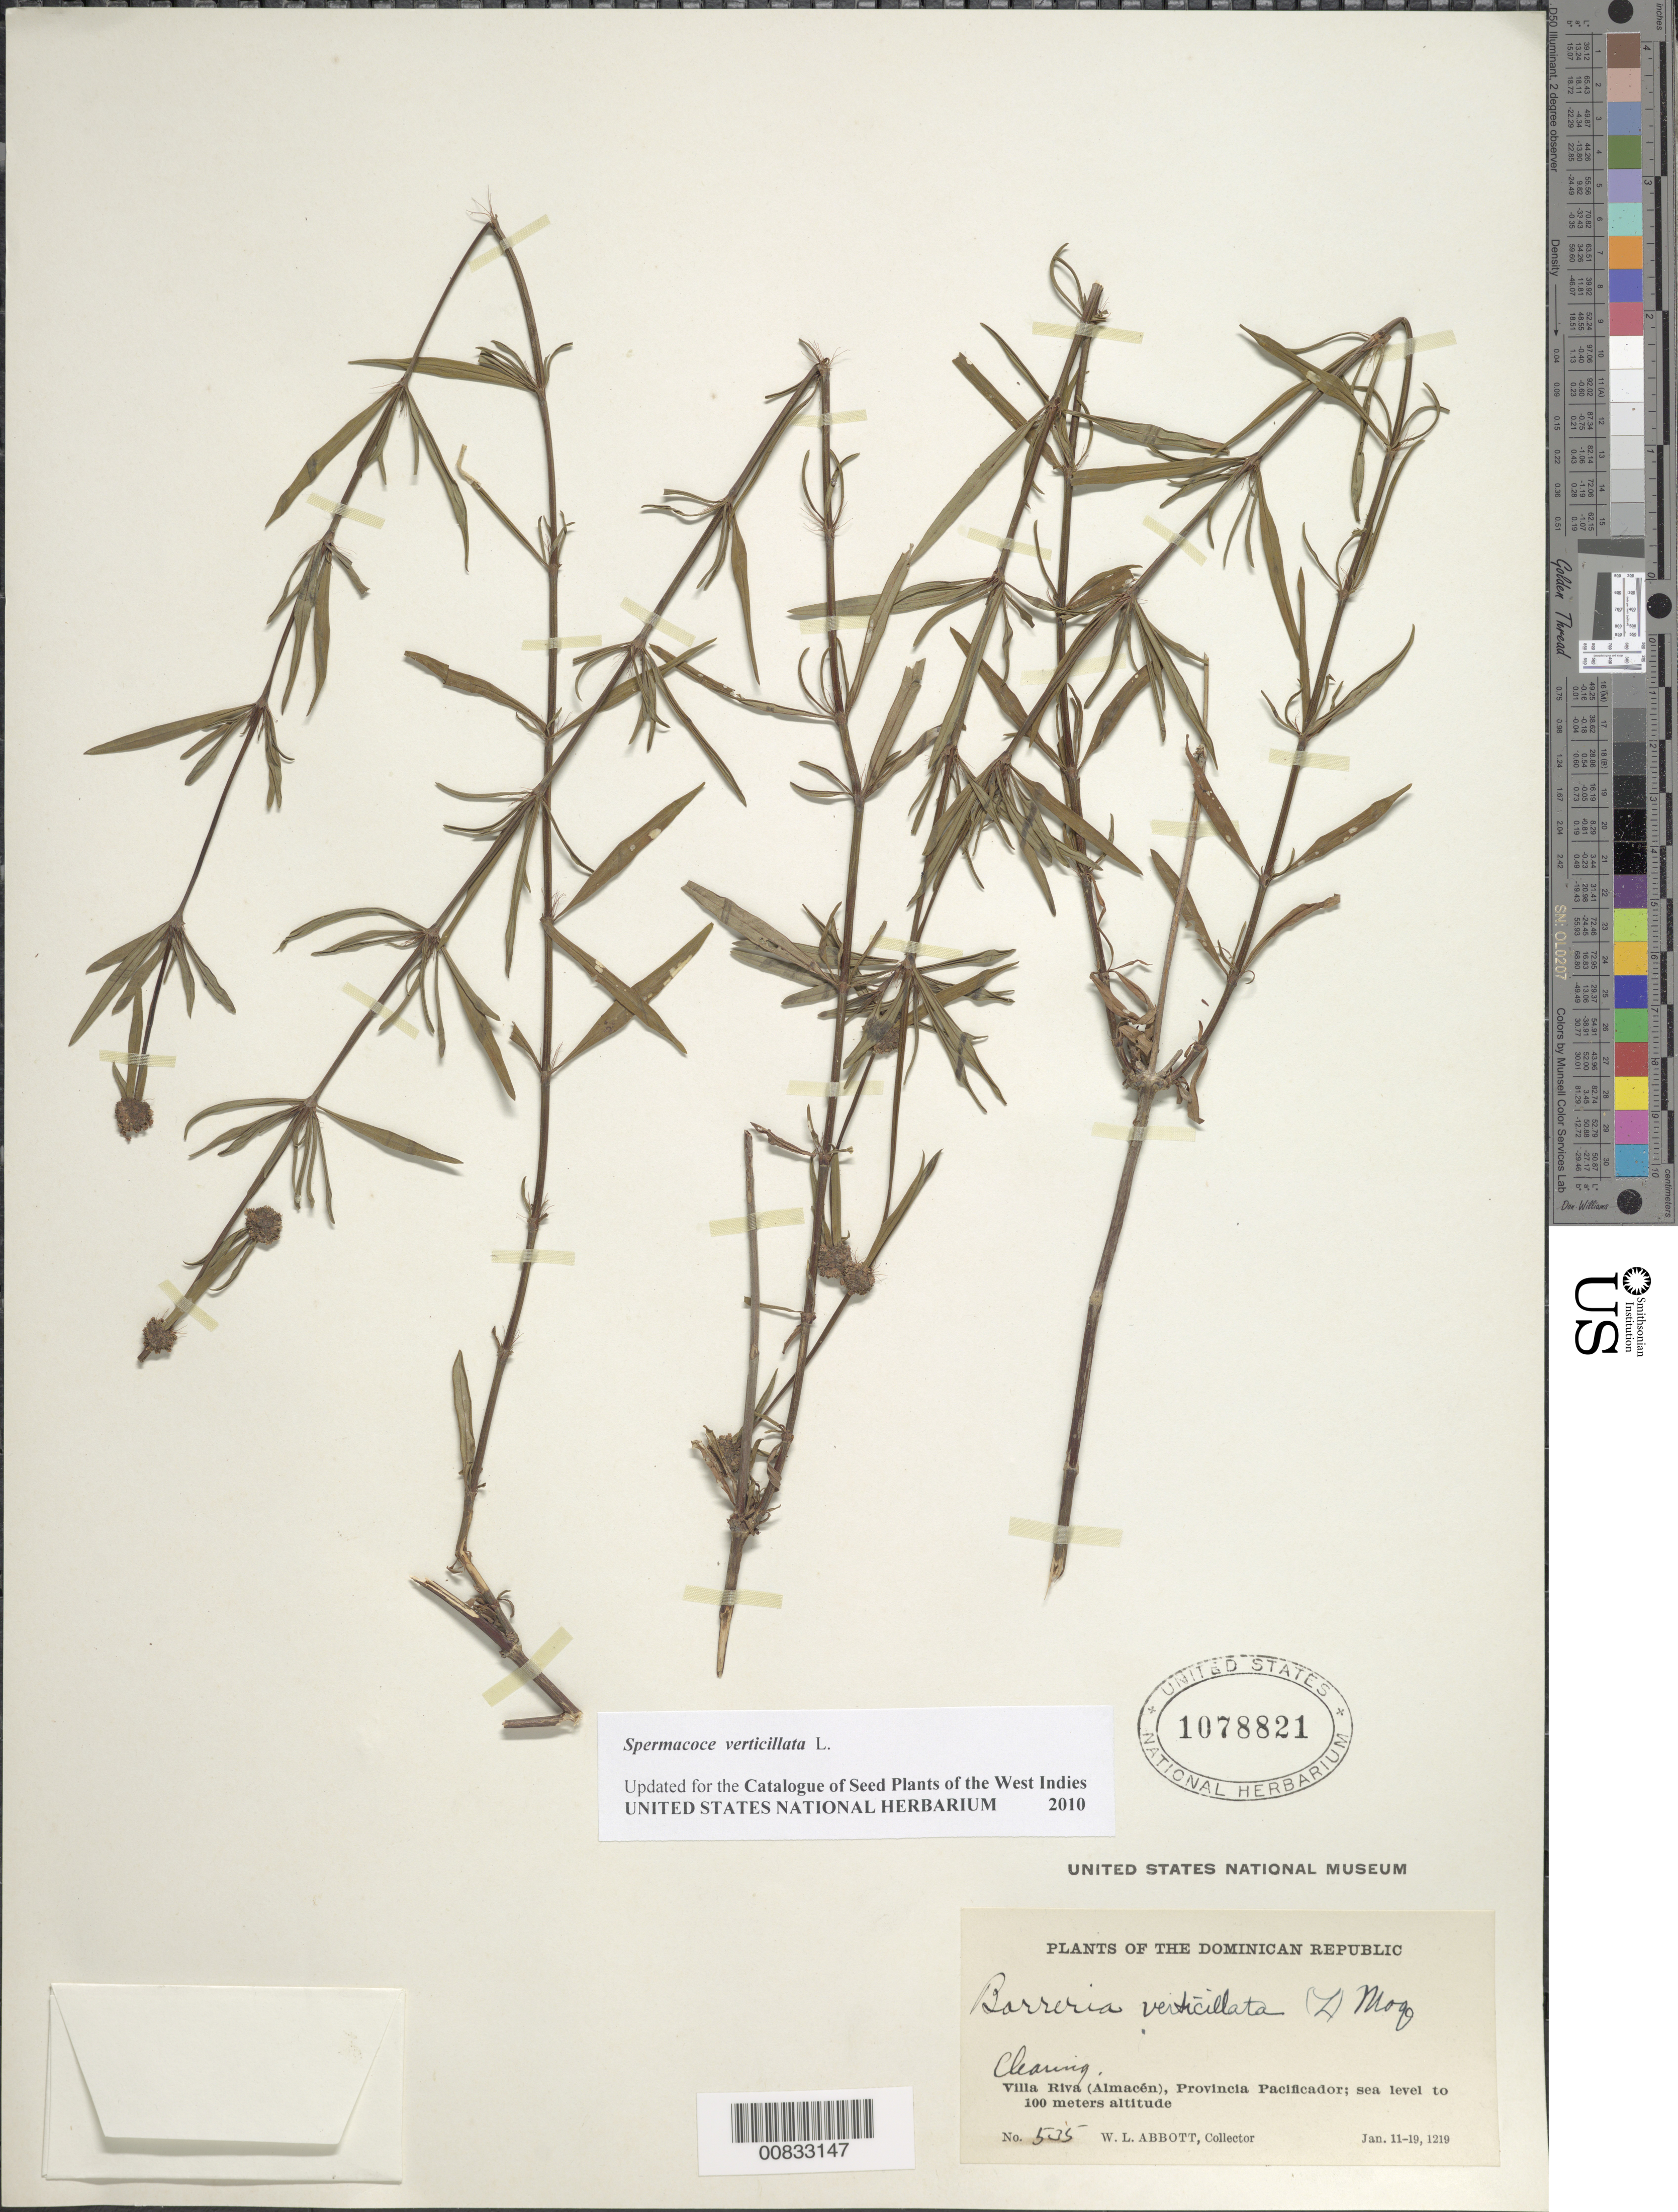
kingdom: Plantae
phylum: Tracheophyta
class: Magnoliopsida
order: Gentianales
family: Rubiaceae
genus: Spermacoce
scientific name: Spermacoce verticillata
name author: L.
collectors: W. L. Abbott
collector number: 535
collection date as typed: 11 Jan 1912 to 19 Jan 1912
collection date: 1912-01-11/1912-01-19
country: Dominican Republic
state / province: Duarte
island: Hispaniola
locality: Villa Riva (Almacén)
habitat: Clearing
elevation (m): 0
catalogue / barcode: US 1078821